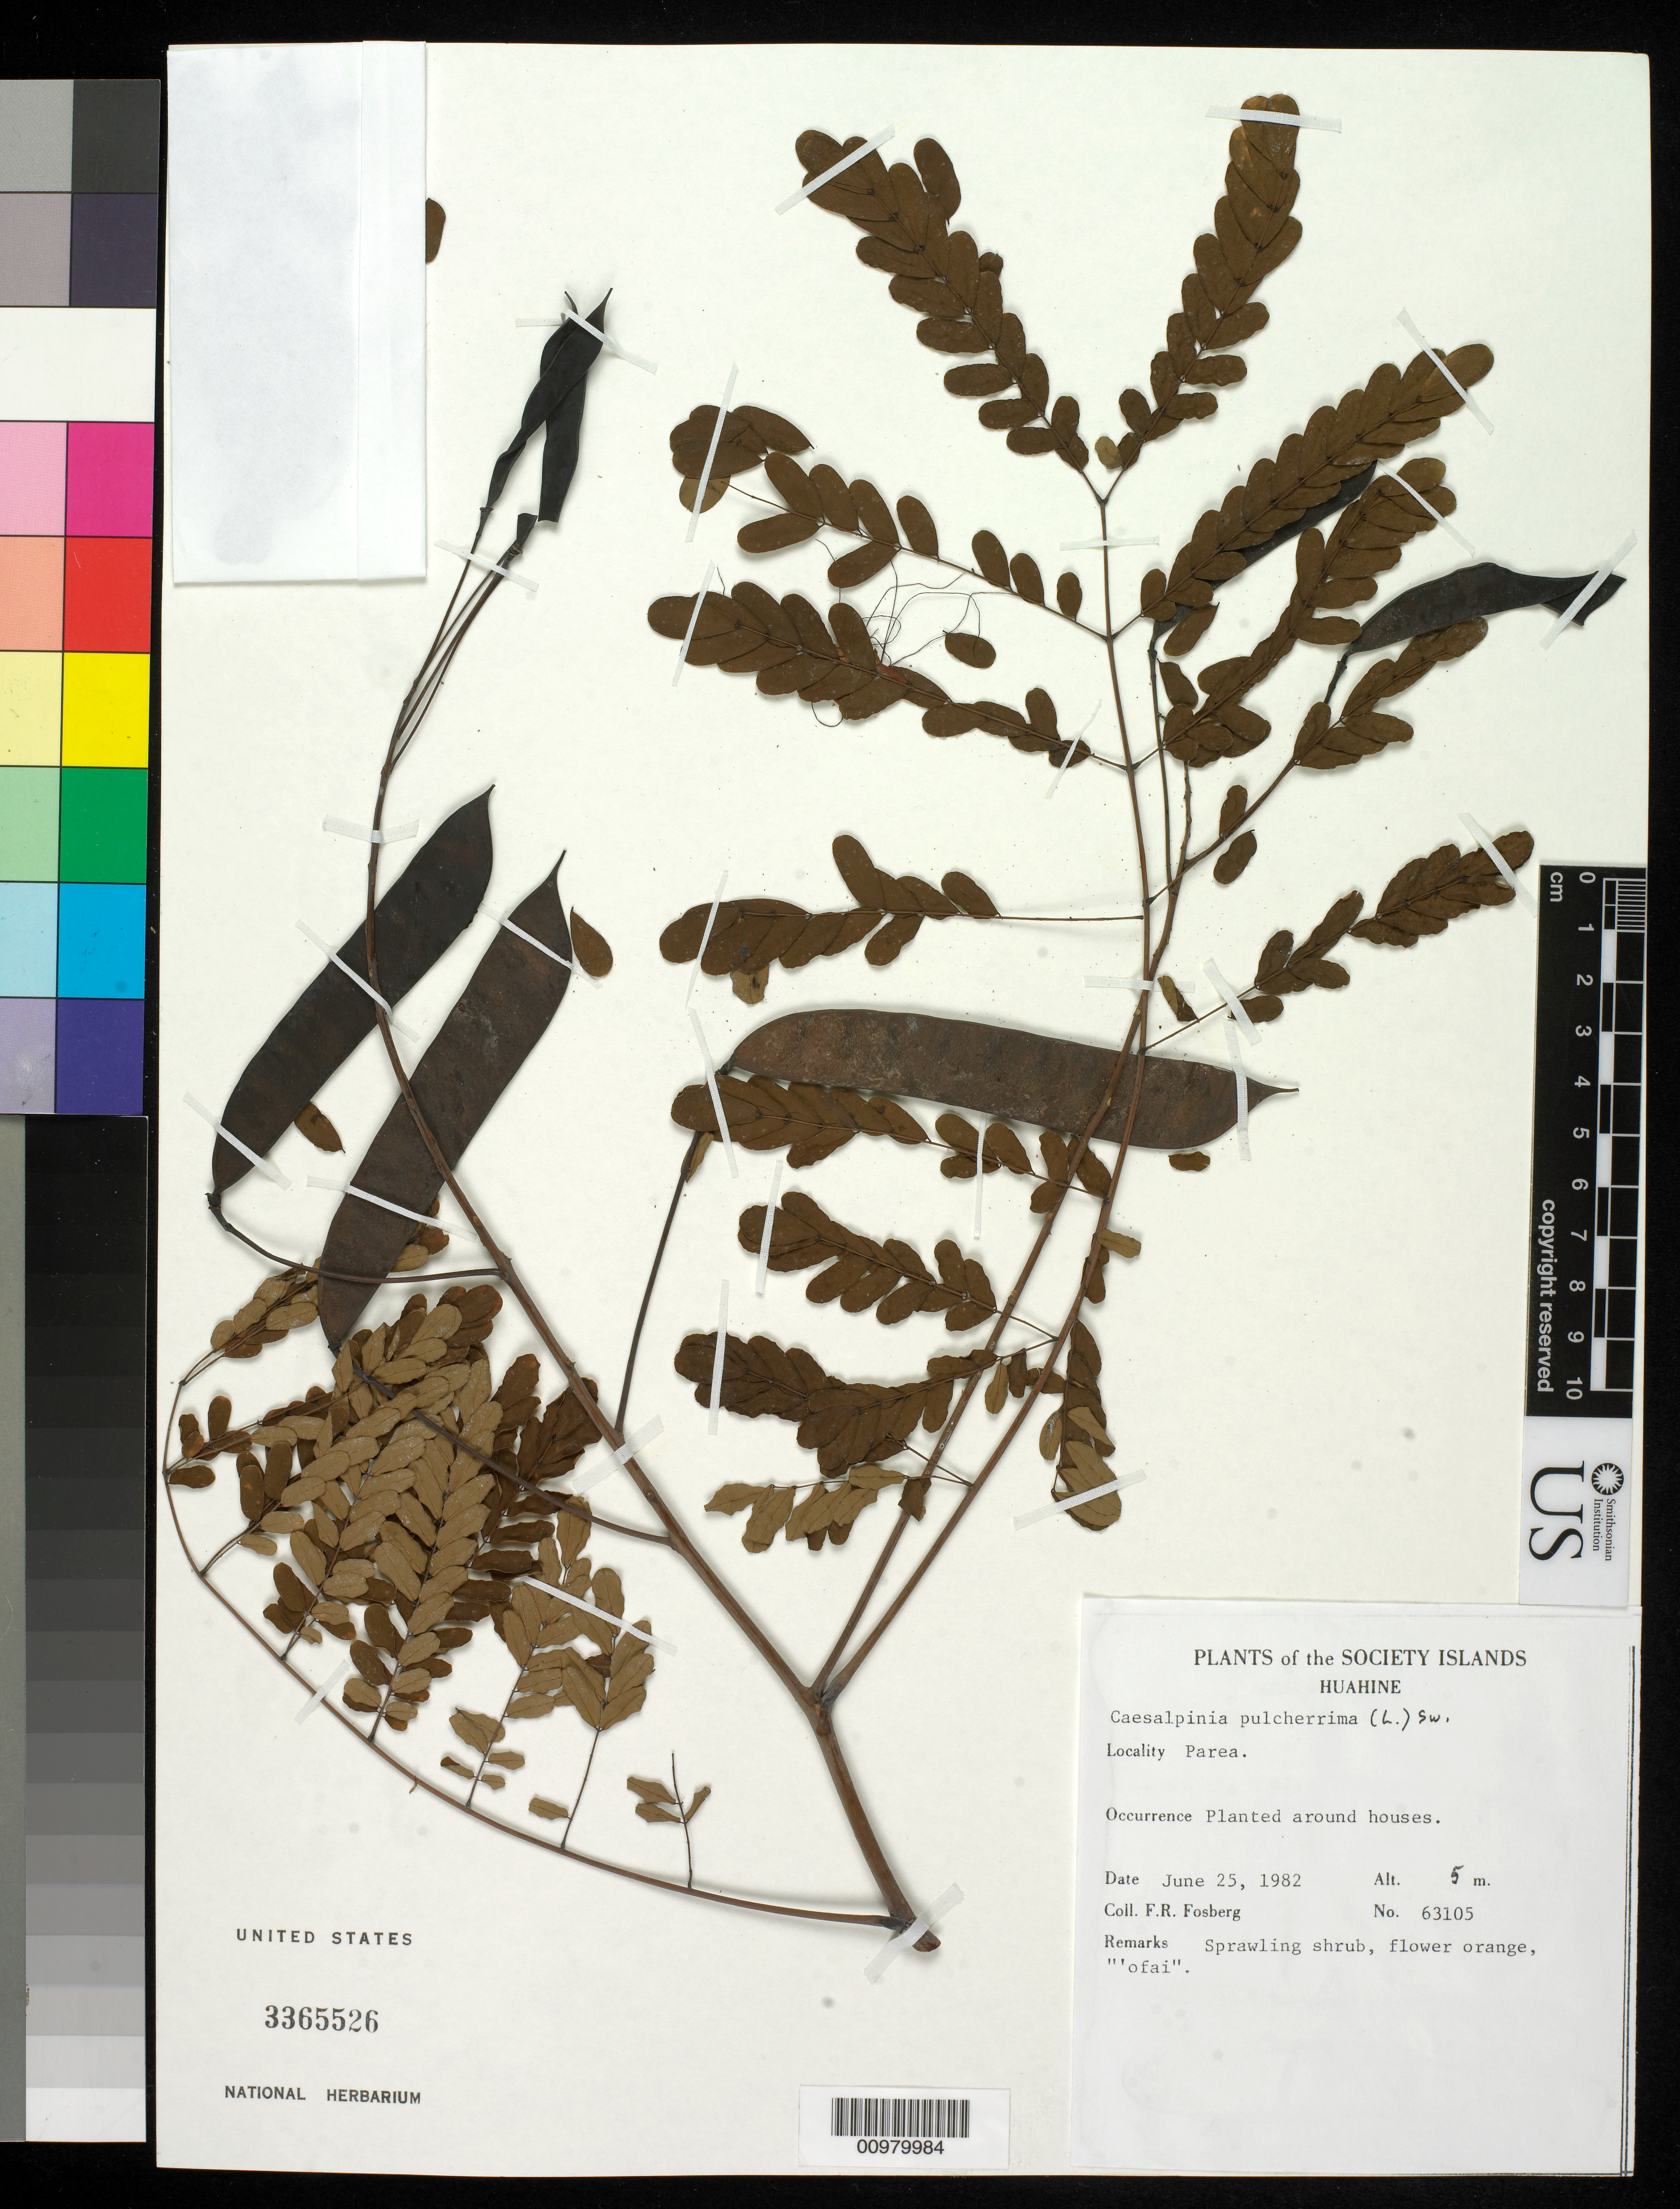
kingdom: Plantae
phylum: Tracheophyta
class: Magnoliopsida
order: Fabales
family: Fabaceae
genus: Caesalpinia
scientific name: Caesalpinia pulcherrima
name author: (L.) Sw.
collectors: F. R. Fosberg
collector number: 63105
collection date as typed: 25 Jun 1982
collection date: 1982-06-25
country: French Polynesia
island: Huahine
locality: Parea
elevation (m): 5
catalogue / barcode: US 3365526